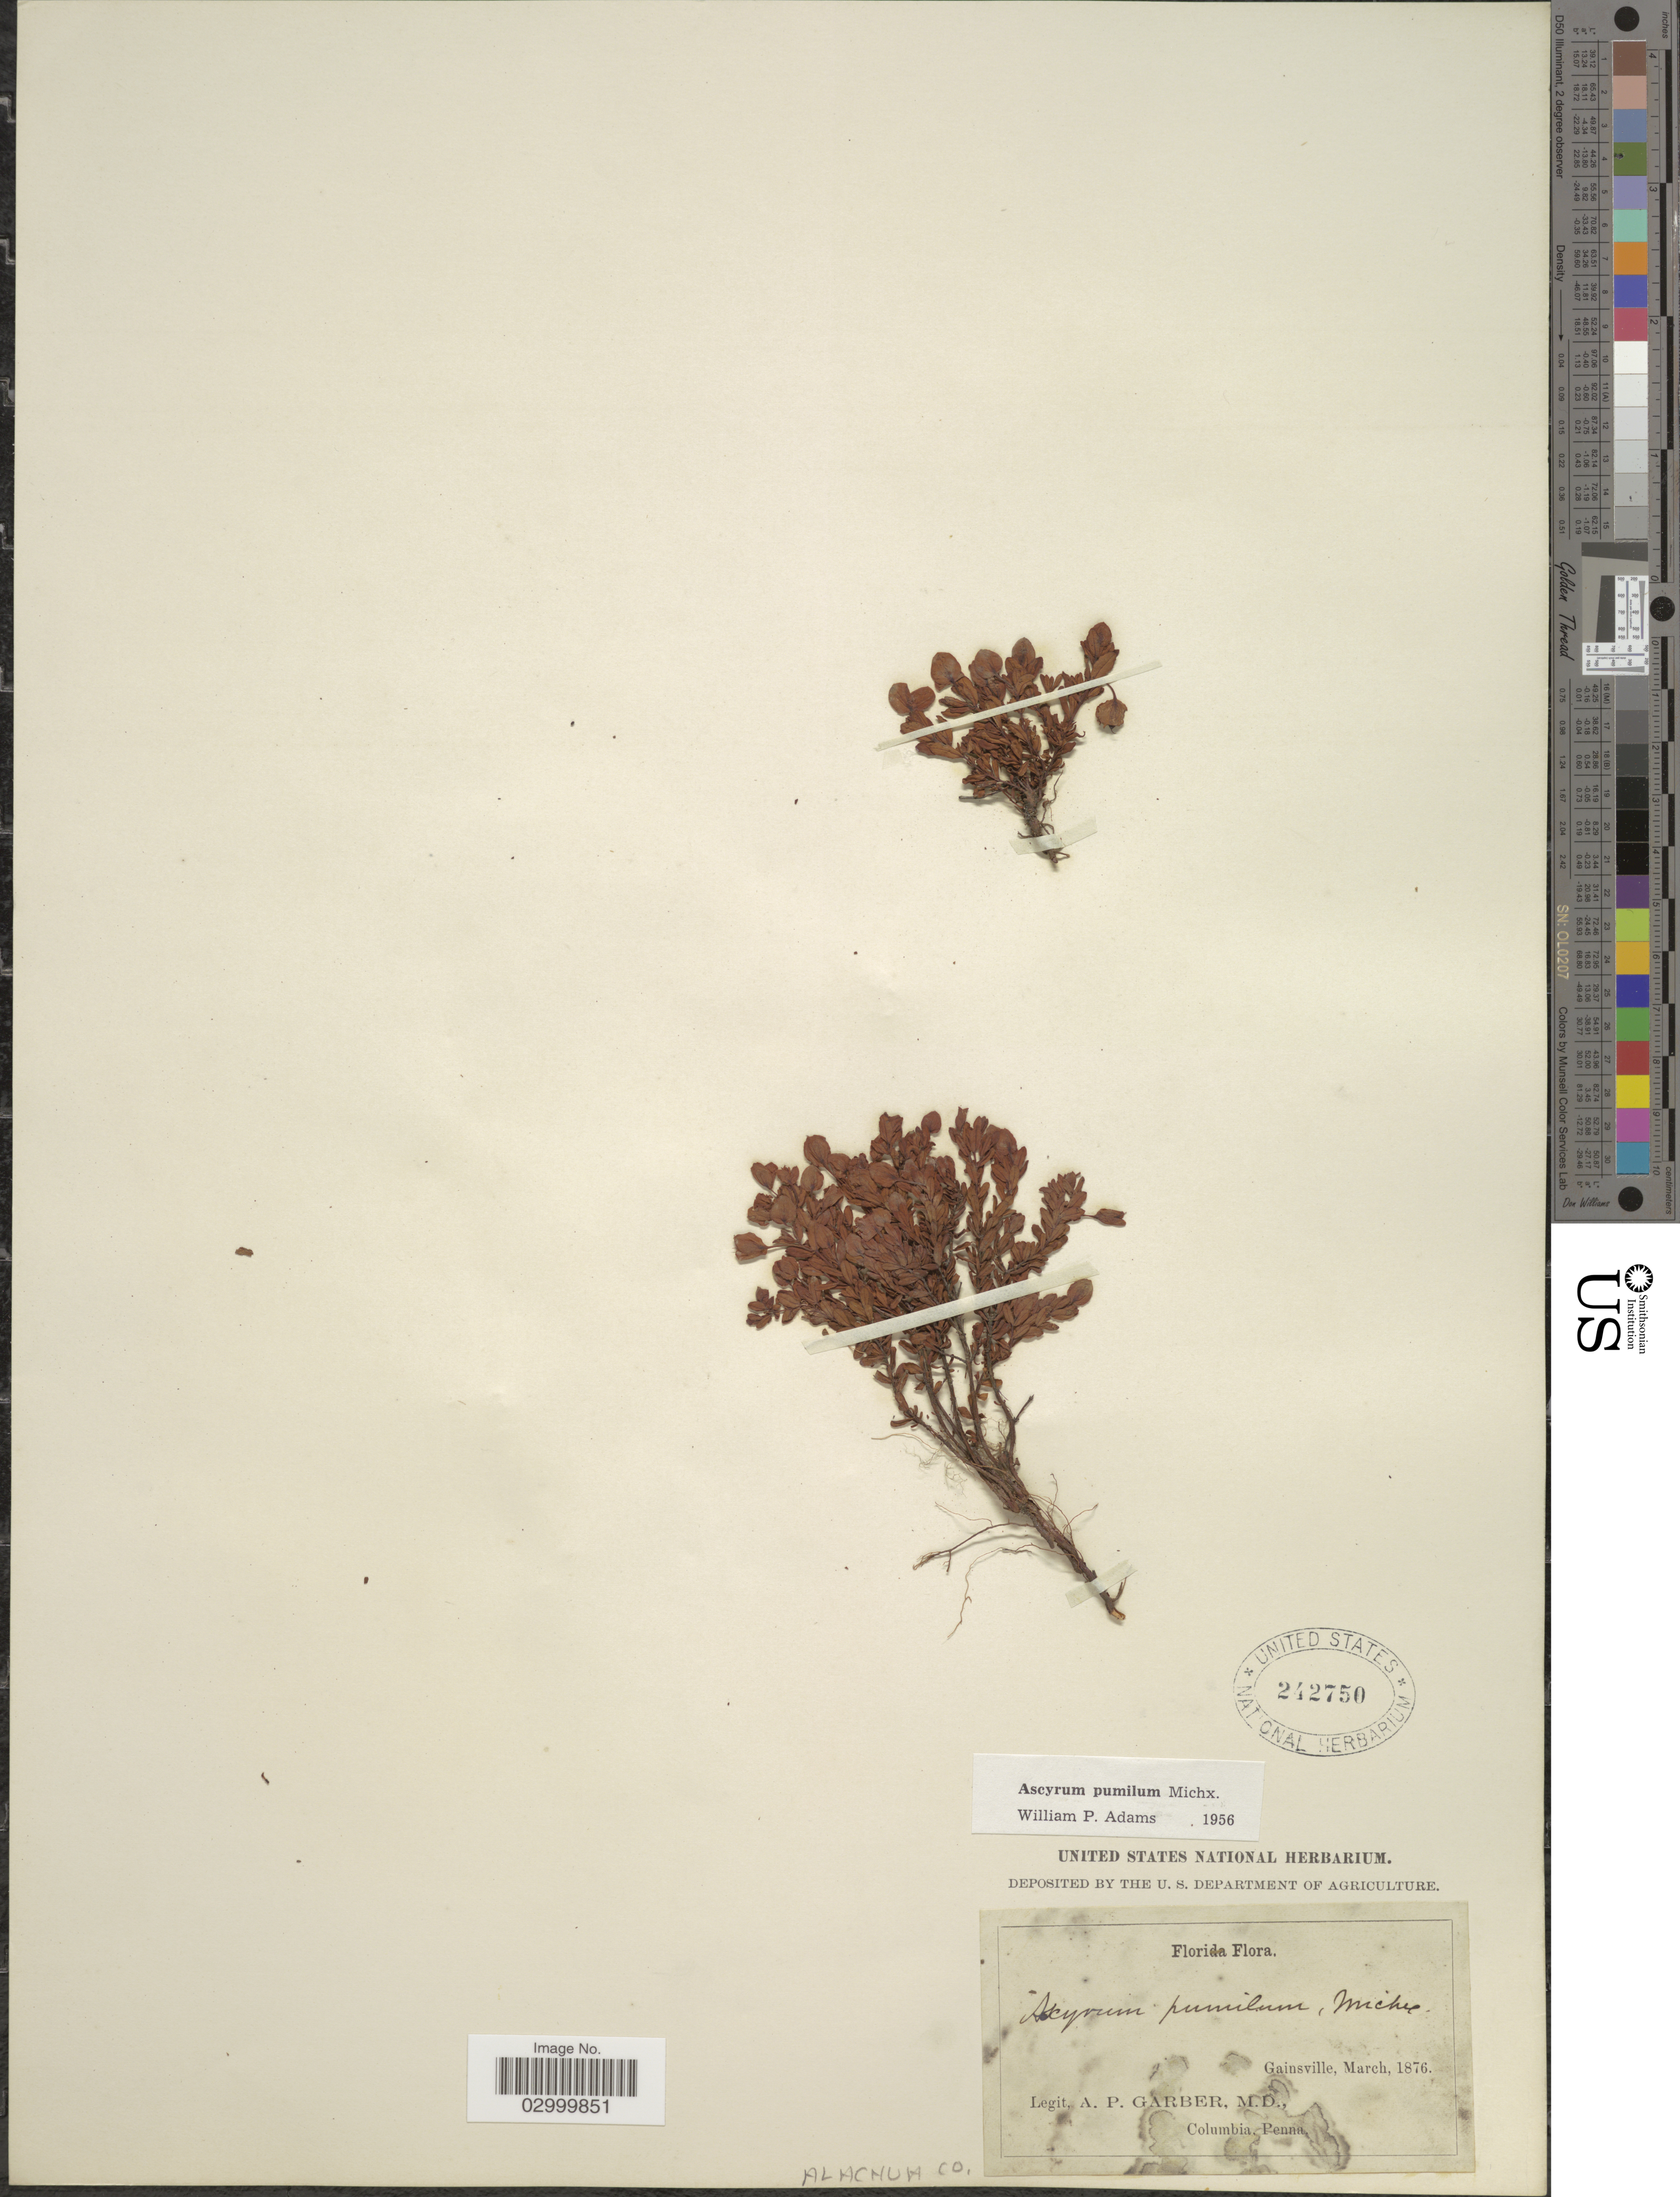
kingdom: Plantae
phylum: Tracheophyta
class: Magnoliopsida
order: Malpighiales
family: Hypericaceae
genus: Hypericum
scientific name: Hypericum suffructicosum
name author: W.P. Adams & N. Robson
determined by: Strong, Mark T., (BOT), Smithsonian Institution - National Museum of Natural History (UNITED STATES)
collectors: A. P. Garber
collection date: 1876-03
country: United States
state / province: Florida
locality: Gainsville. Alachua Co.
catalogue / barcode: US 242750